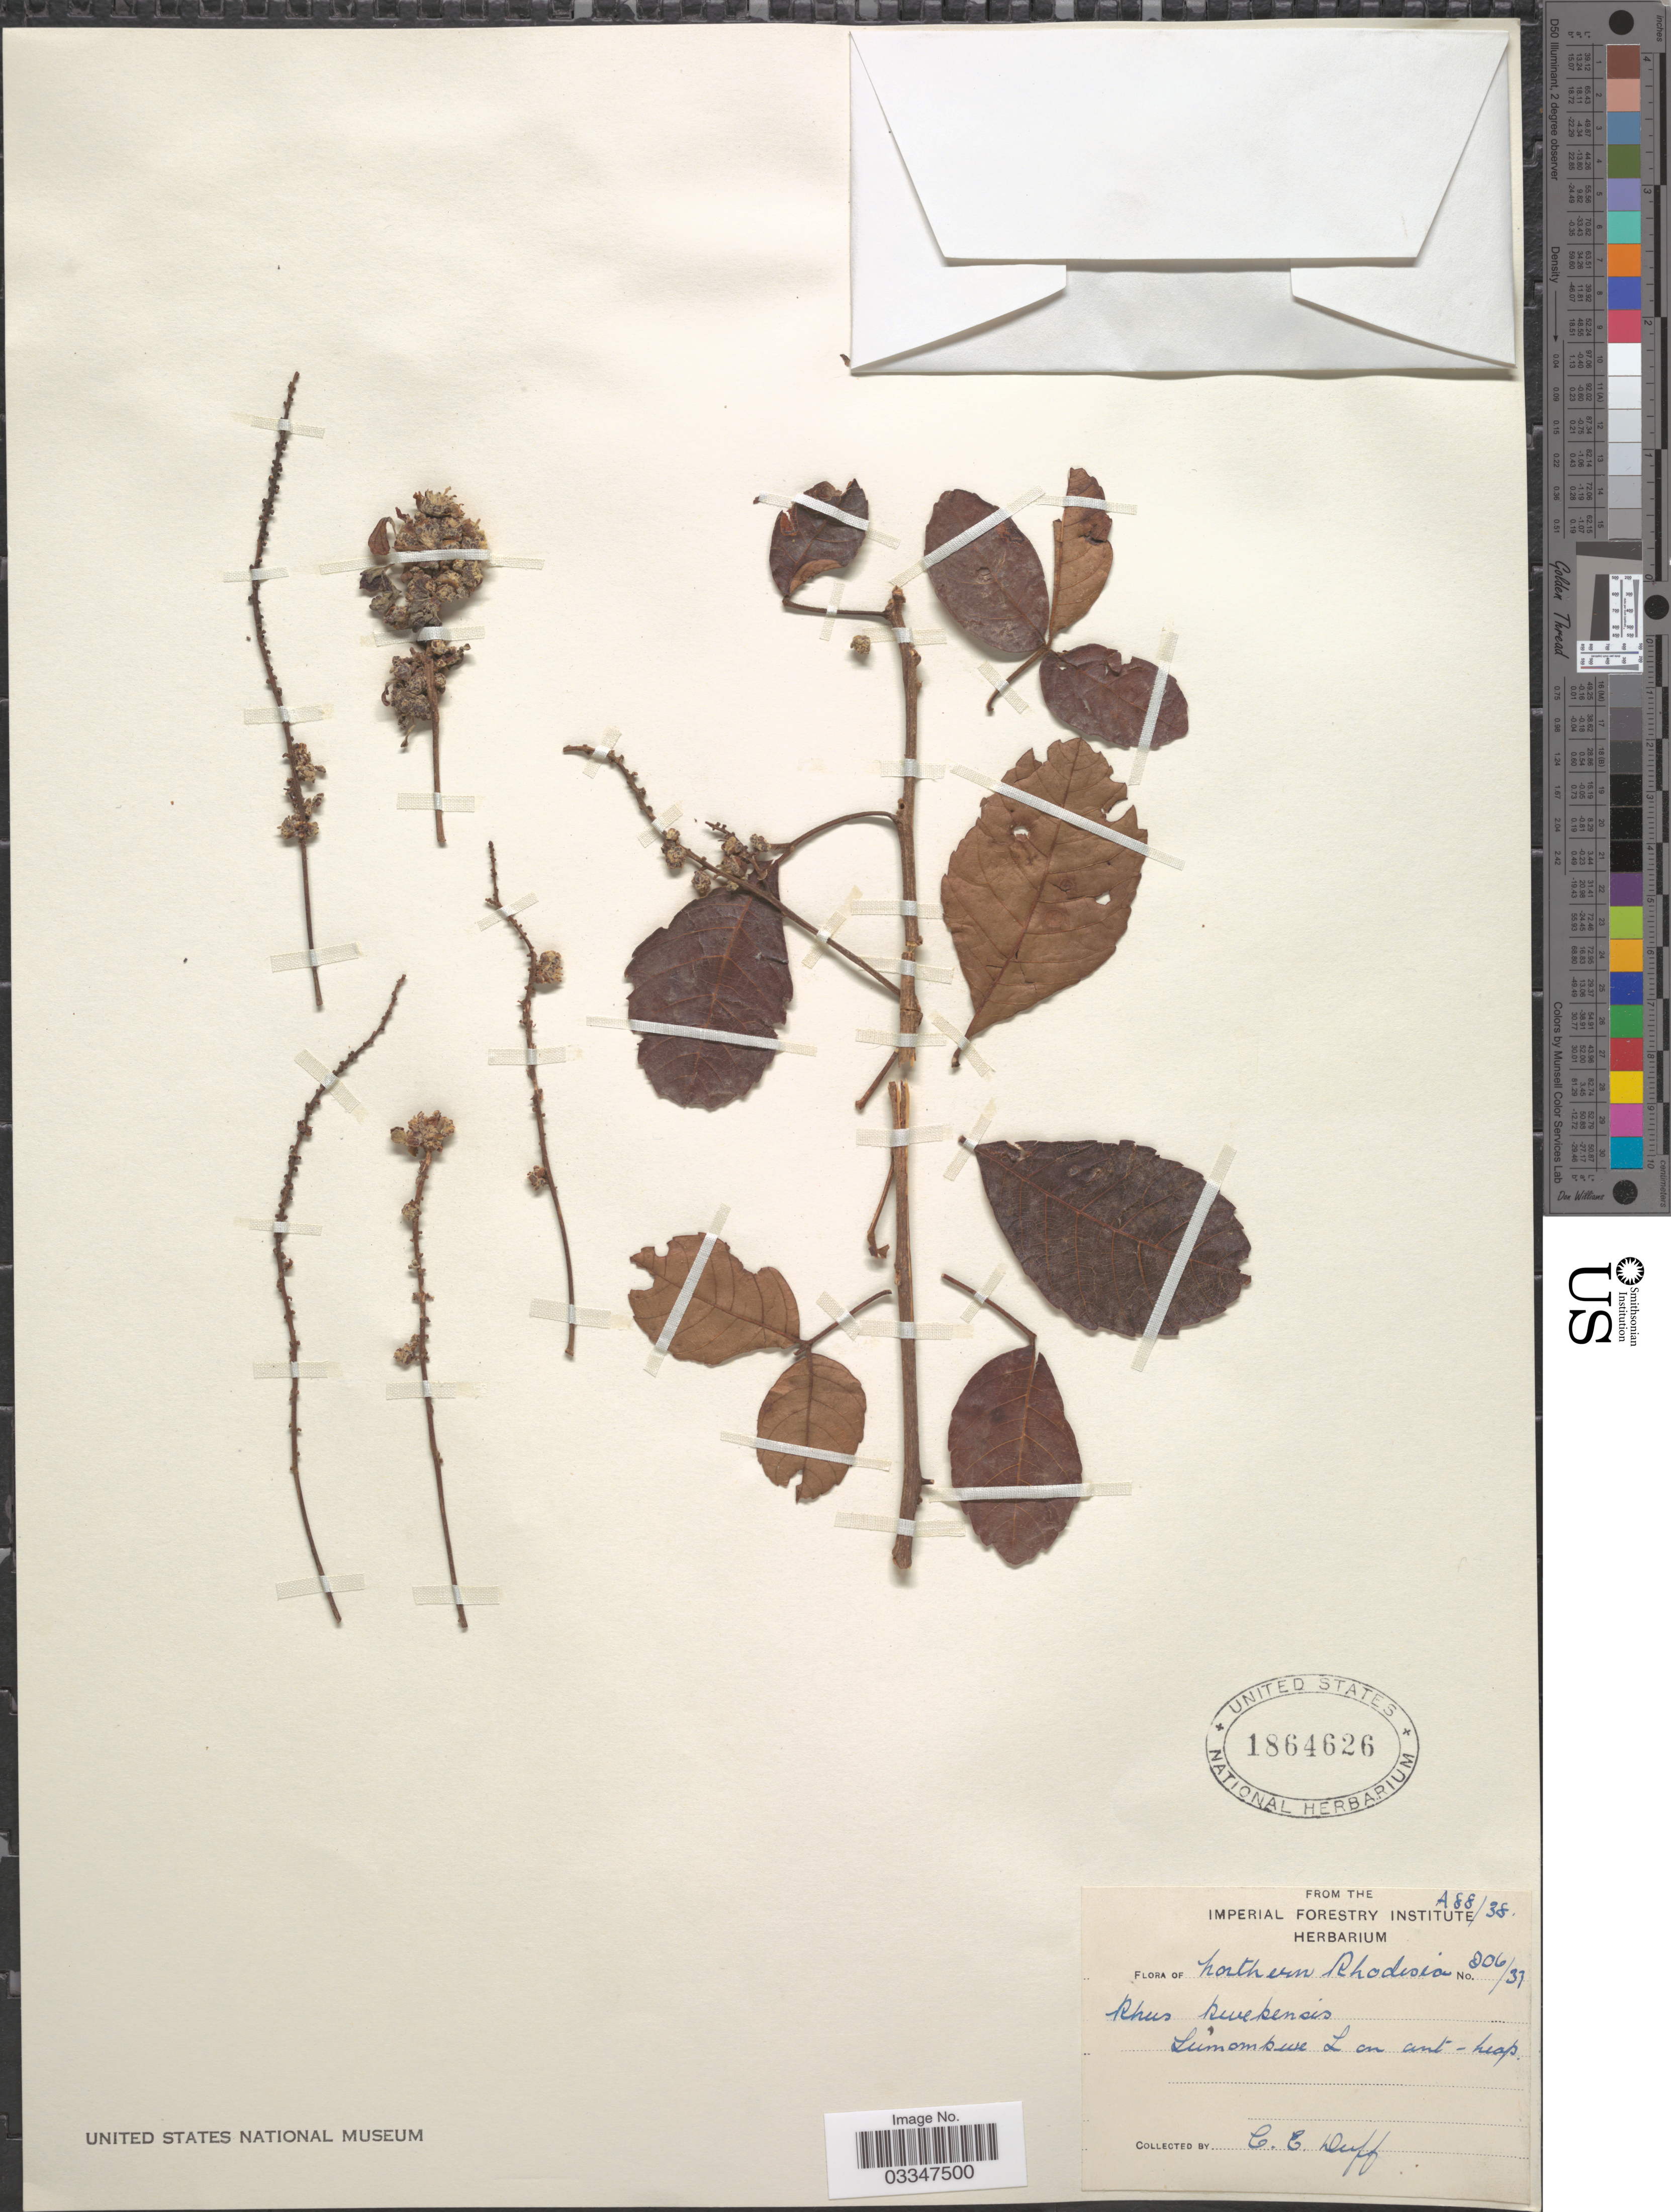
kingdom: Plantae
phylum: Tracheophyta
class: Magnoliopsida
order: Sapindales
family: Anacardiaceae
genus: Rhus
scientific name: Rhus kwebensis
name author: N.E. Br.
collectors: C. Duff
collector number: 206/37*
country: Zambia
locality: Northern Rhodesia.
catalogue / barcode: US 1864626